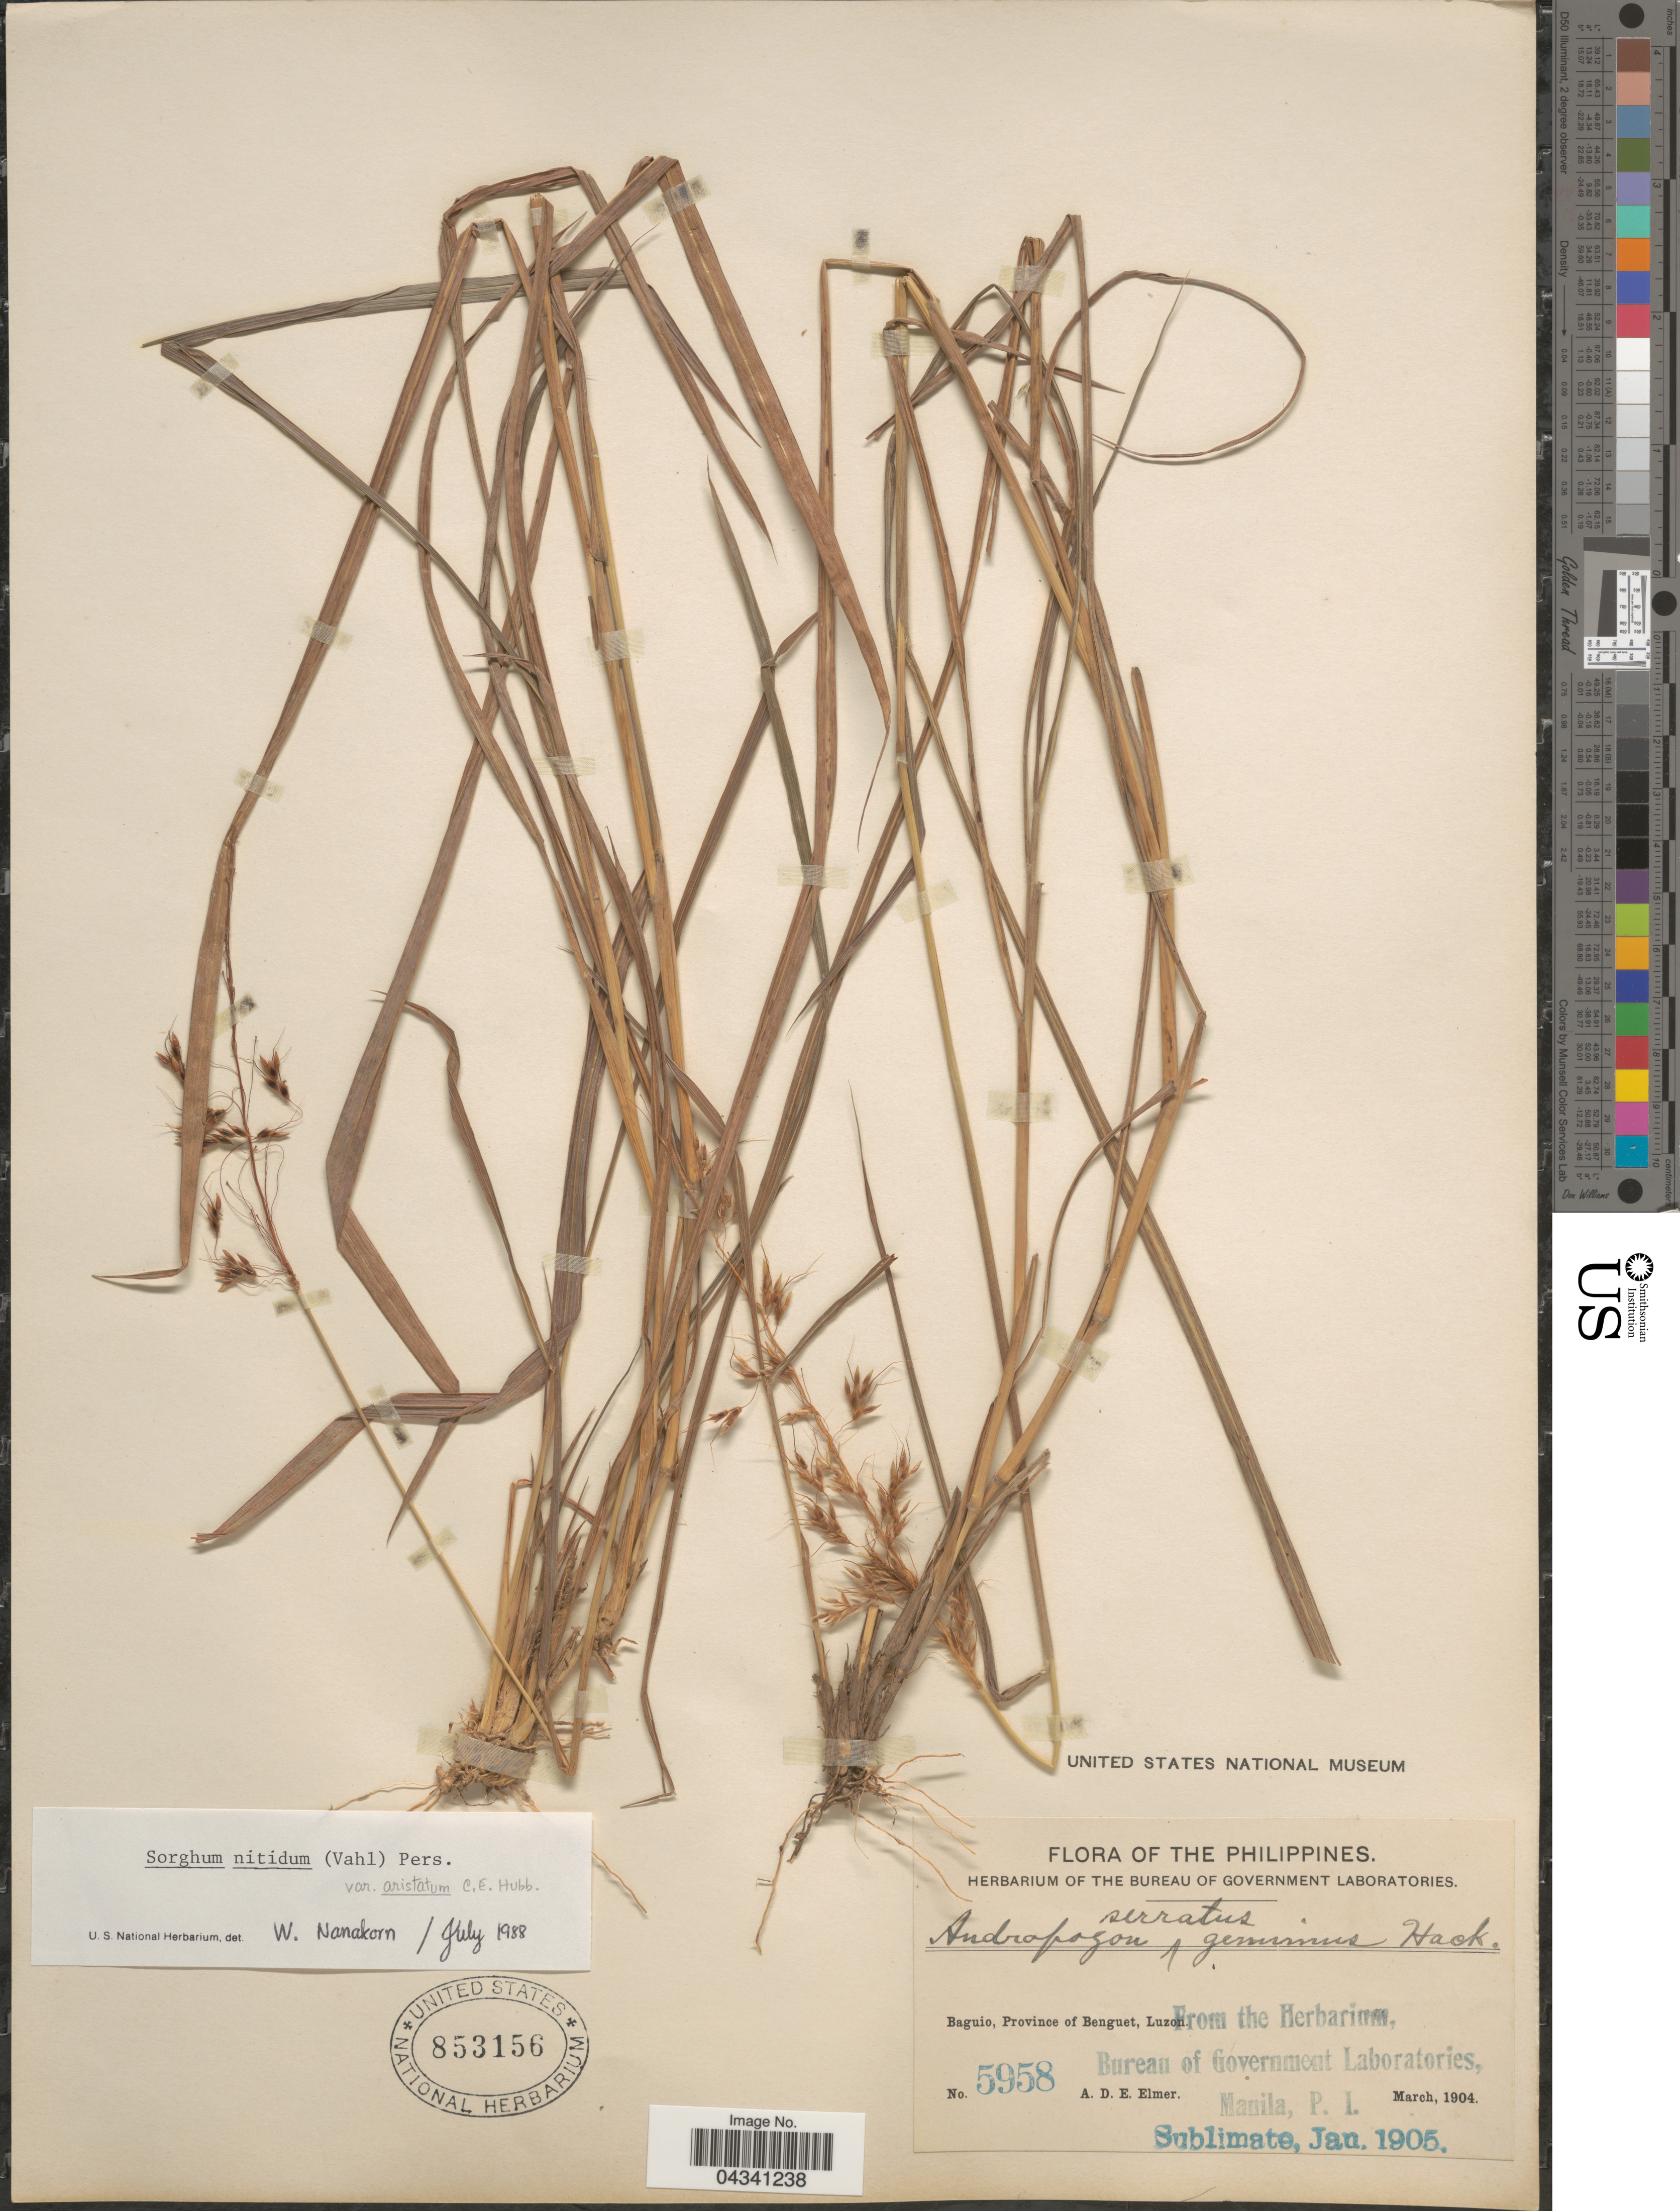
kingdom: Plantae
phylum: Tracheophyta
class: Liliopsida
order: Poales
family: Poaceae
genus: Sorghum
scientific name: Sorghum nitidum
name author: (Vahl) Pers.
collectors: A. D. E. Elmer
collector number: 5958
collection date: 1904-03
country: Philippines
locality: Baguio, Province of Benguet, Luzon.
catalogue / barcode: US 853156